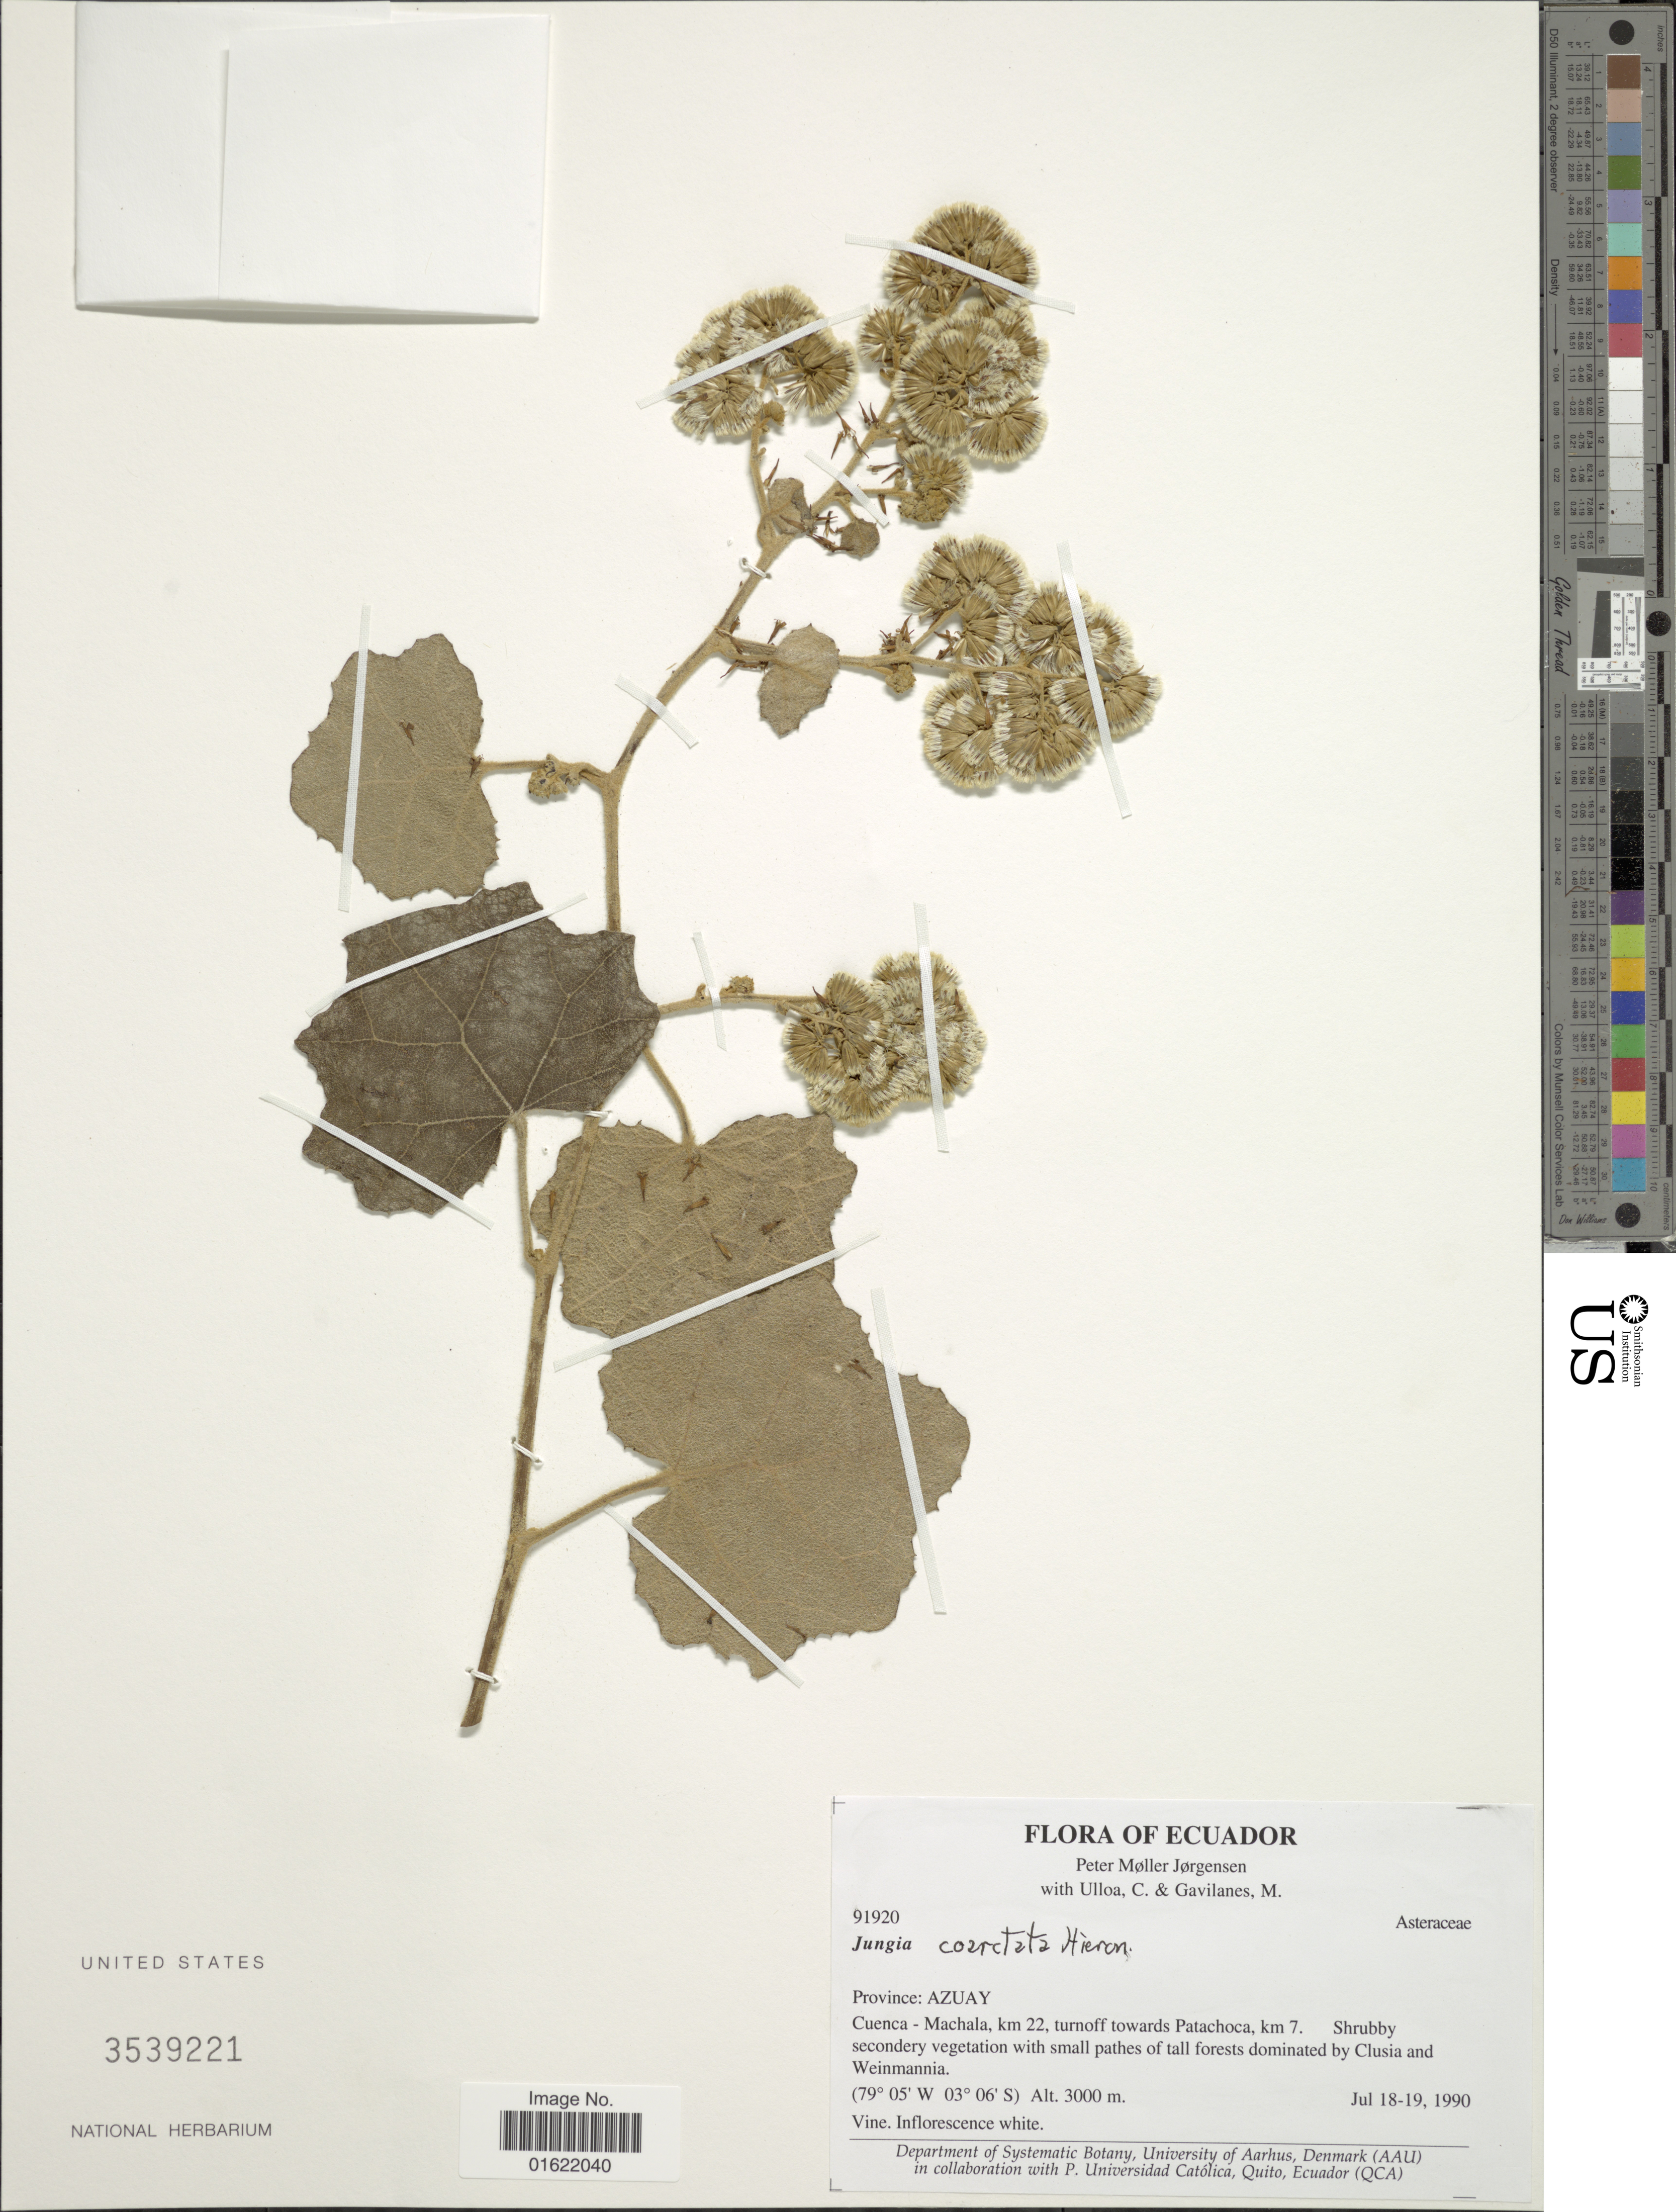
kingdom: Plantae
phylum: Tracheophyta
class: Magnoliopsida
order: Asterales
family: Asteraceae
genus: Jungia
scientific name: Jungia coarctata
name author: Hieron.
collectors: P. M. Jørgensen, C. Ulloa & M. Gavilanes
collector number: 91920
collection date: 1990-07-18/1990-07-19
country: Ecuador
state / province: Azuay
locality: Cuenca - Machala, km 22, turnoff towards Patachoca, km 7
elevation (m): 3000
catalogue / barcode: US 3539221